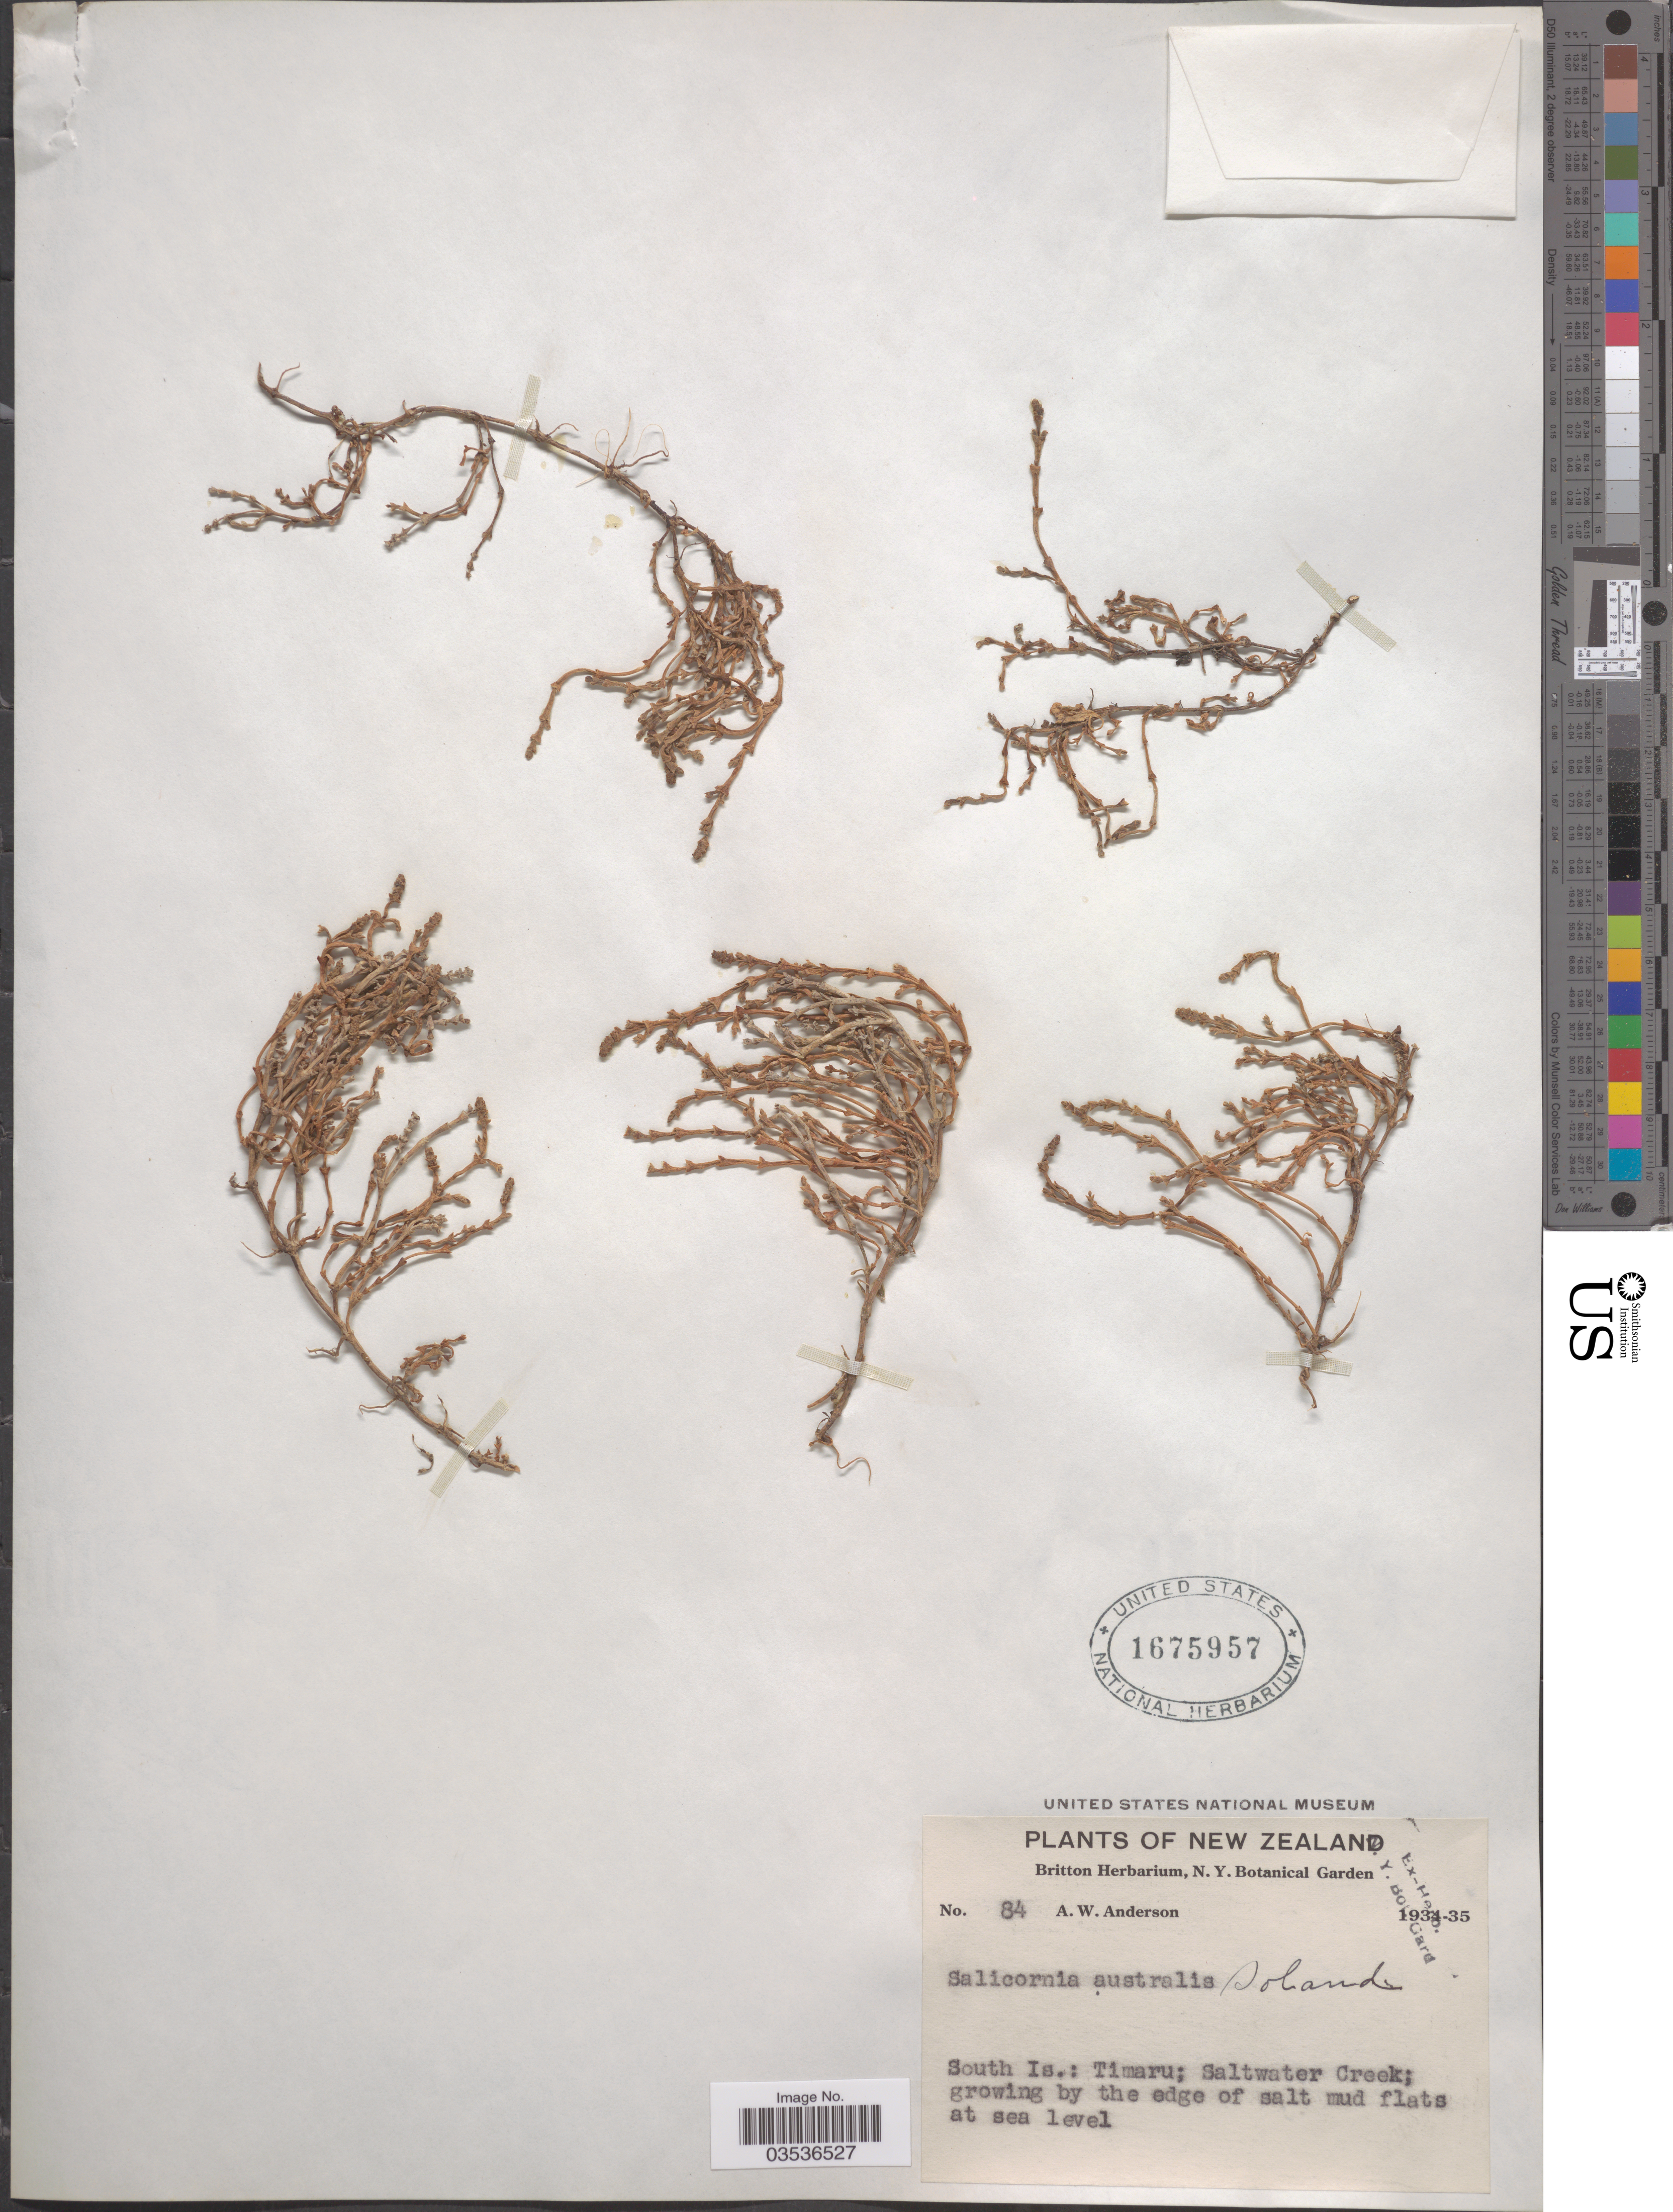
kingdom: Plantae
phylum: Tracheophyta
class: Magnoliopsida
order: Caryophyllales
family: Amaranthaceae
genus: Salicornia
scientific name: Salicornia quinqueflora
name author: Bunge ex Ung.-Sternb.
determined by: Strong, Mark T., (BOT), Smithsonian Institution - National Museum of Natural History (UNITED STATES)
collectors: A. W. Anderson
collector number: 84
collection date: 1934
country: New Zealand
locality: South Is.: Timaru; Saltwater Creek.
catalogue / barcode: US 1675957